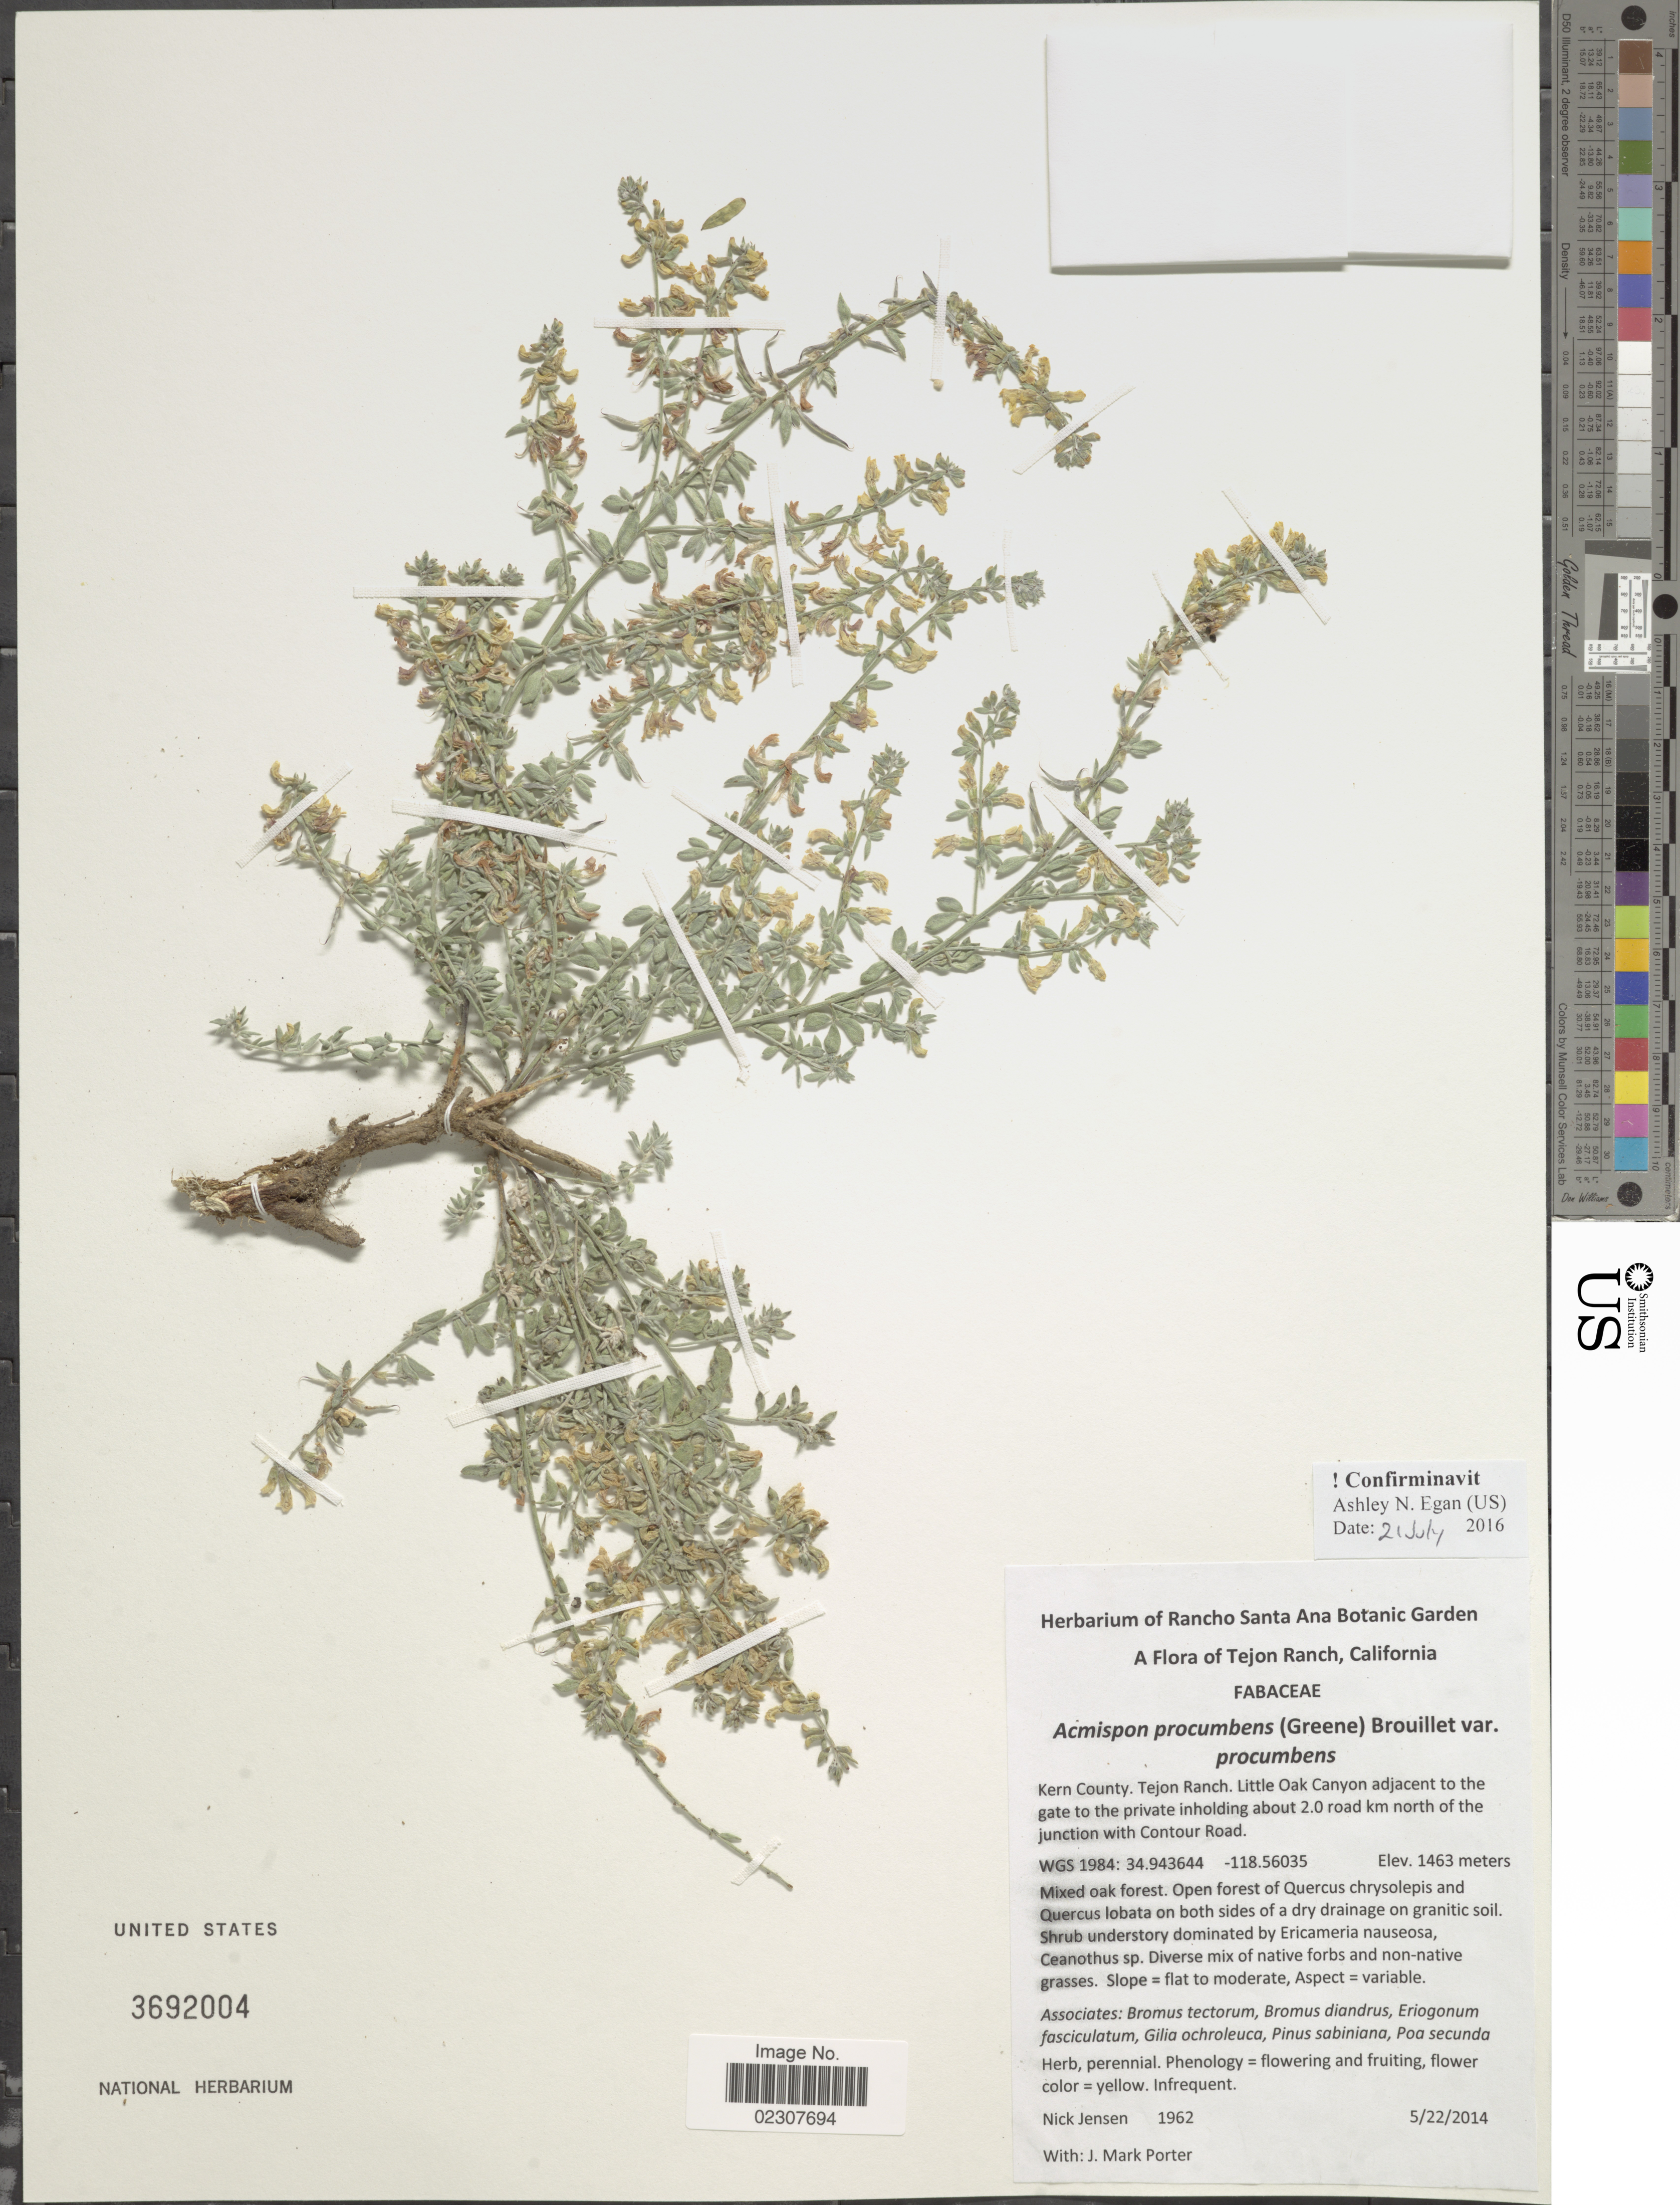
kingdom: Plantae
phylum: Tracheophyta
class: Magnoliopsida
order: Fabales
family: Fabaceae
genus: Acmispon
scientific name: Acmispon procumbens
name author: (Greene) Brouillet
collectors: N. Jensen & J. M. Porter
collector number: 1962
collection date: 2014-05-22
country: United States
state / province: California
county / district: Kern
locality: Tejon Ranch, Kern County. Tejon Ranch. Little Oak Canyon adjacent to the gate to the private inholding about 2.0 road km north of the junction with Contour Road, WGS 1984: 34.943644 -118.56.35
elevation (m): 1463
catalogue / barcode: US 392004